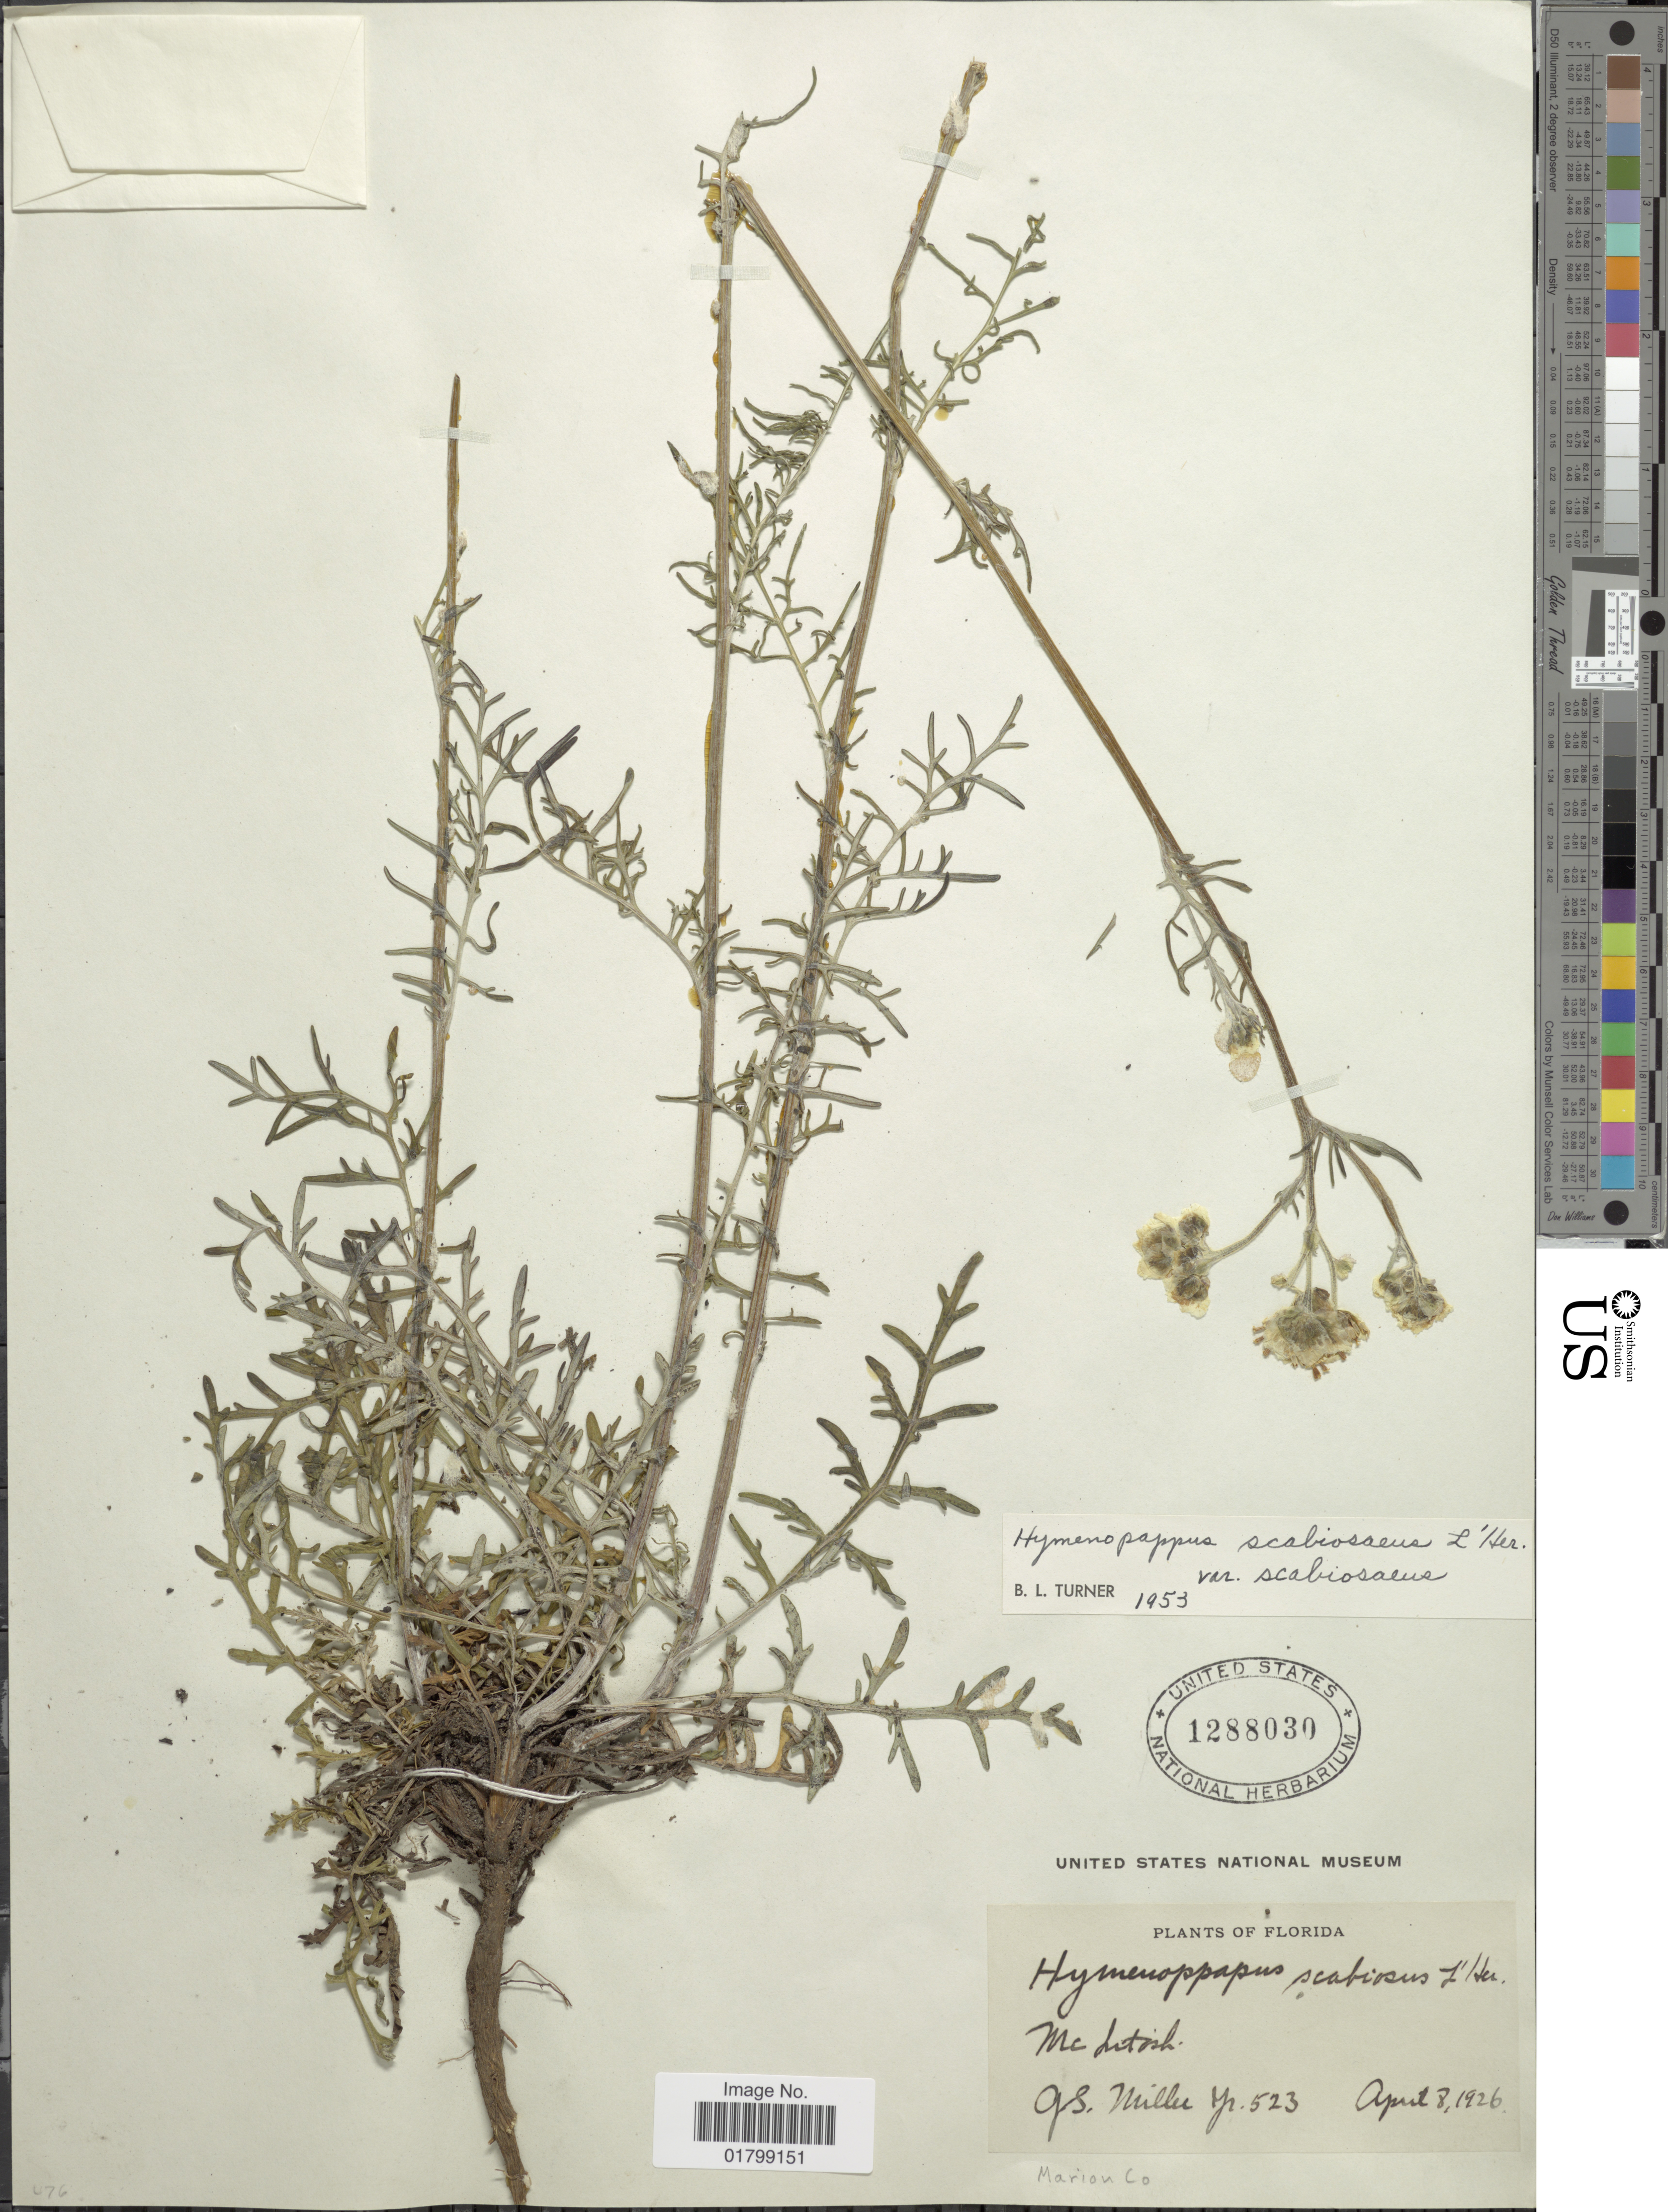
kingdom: Plantae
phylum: Tracheophyta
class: Magnoliopsida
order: Asterales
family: Asteraceae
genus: Hymenopappus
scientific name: Hymenopappus scabiosaeus var. scabiosaeus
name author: L'Hér.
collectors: G. S. Miller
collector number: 523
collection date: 1926-04-08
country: United States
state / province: Florida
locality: McIntosh, Marion Co.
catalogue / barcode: US 1288030